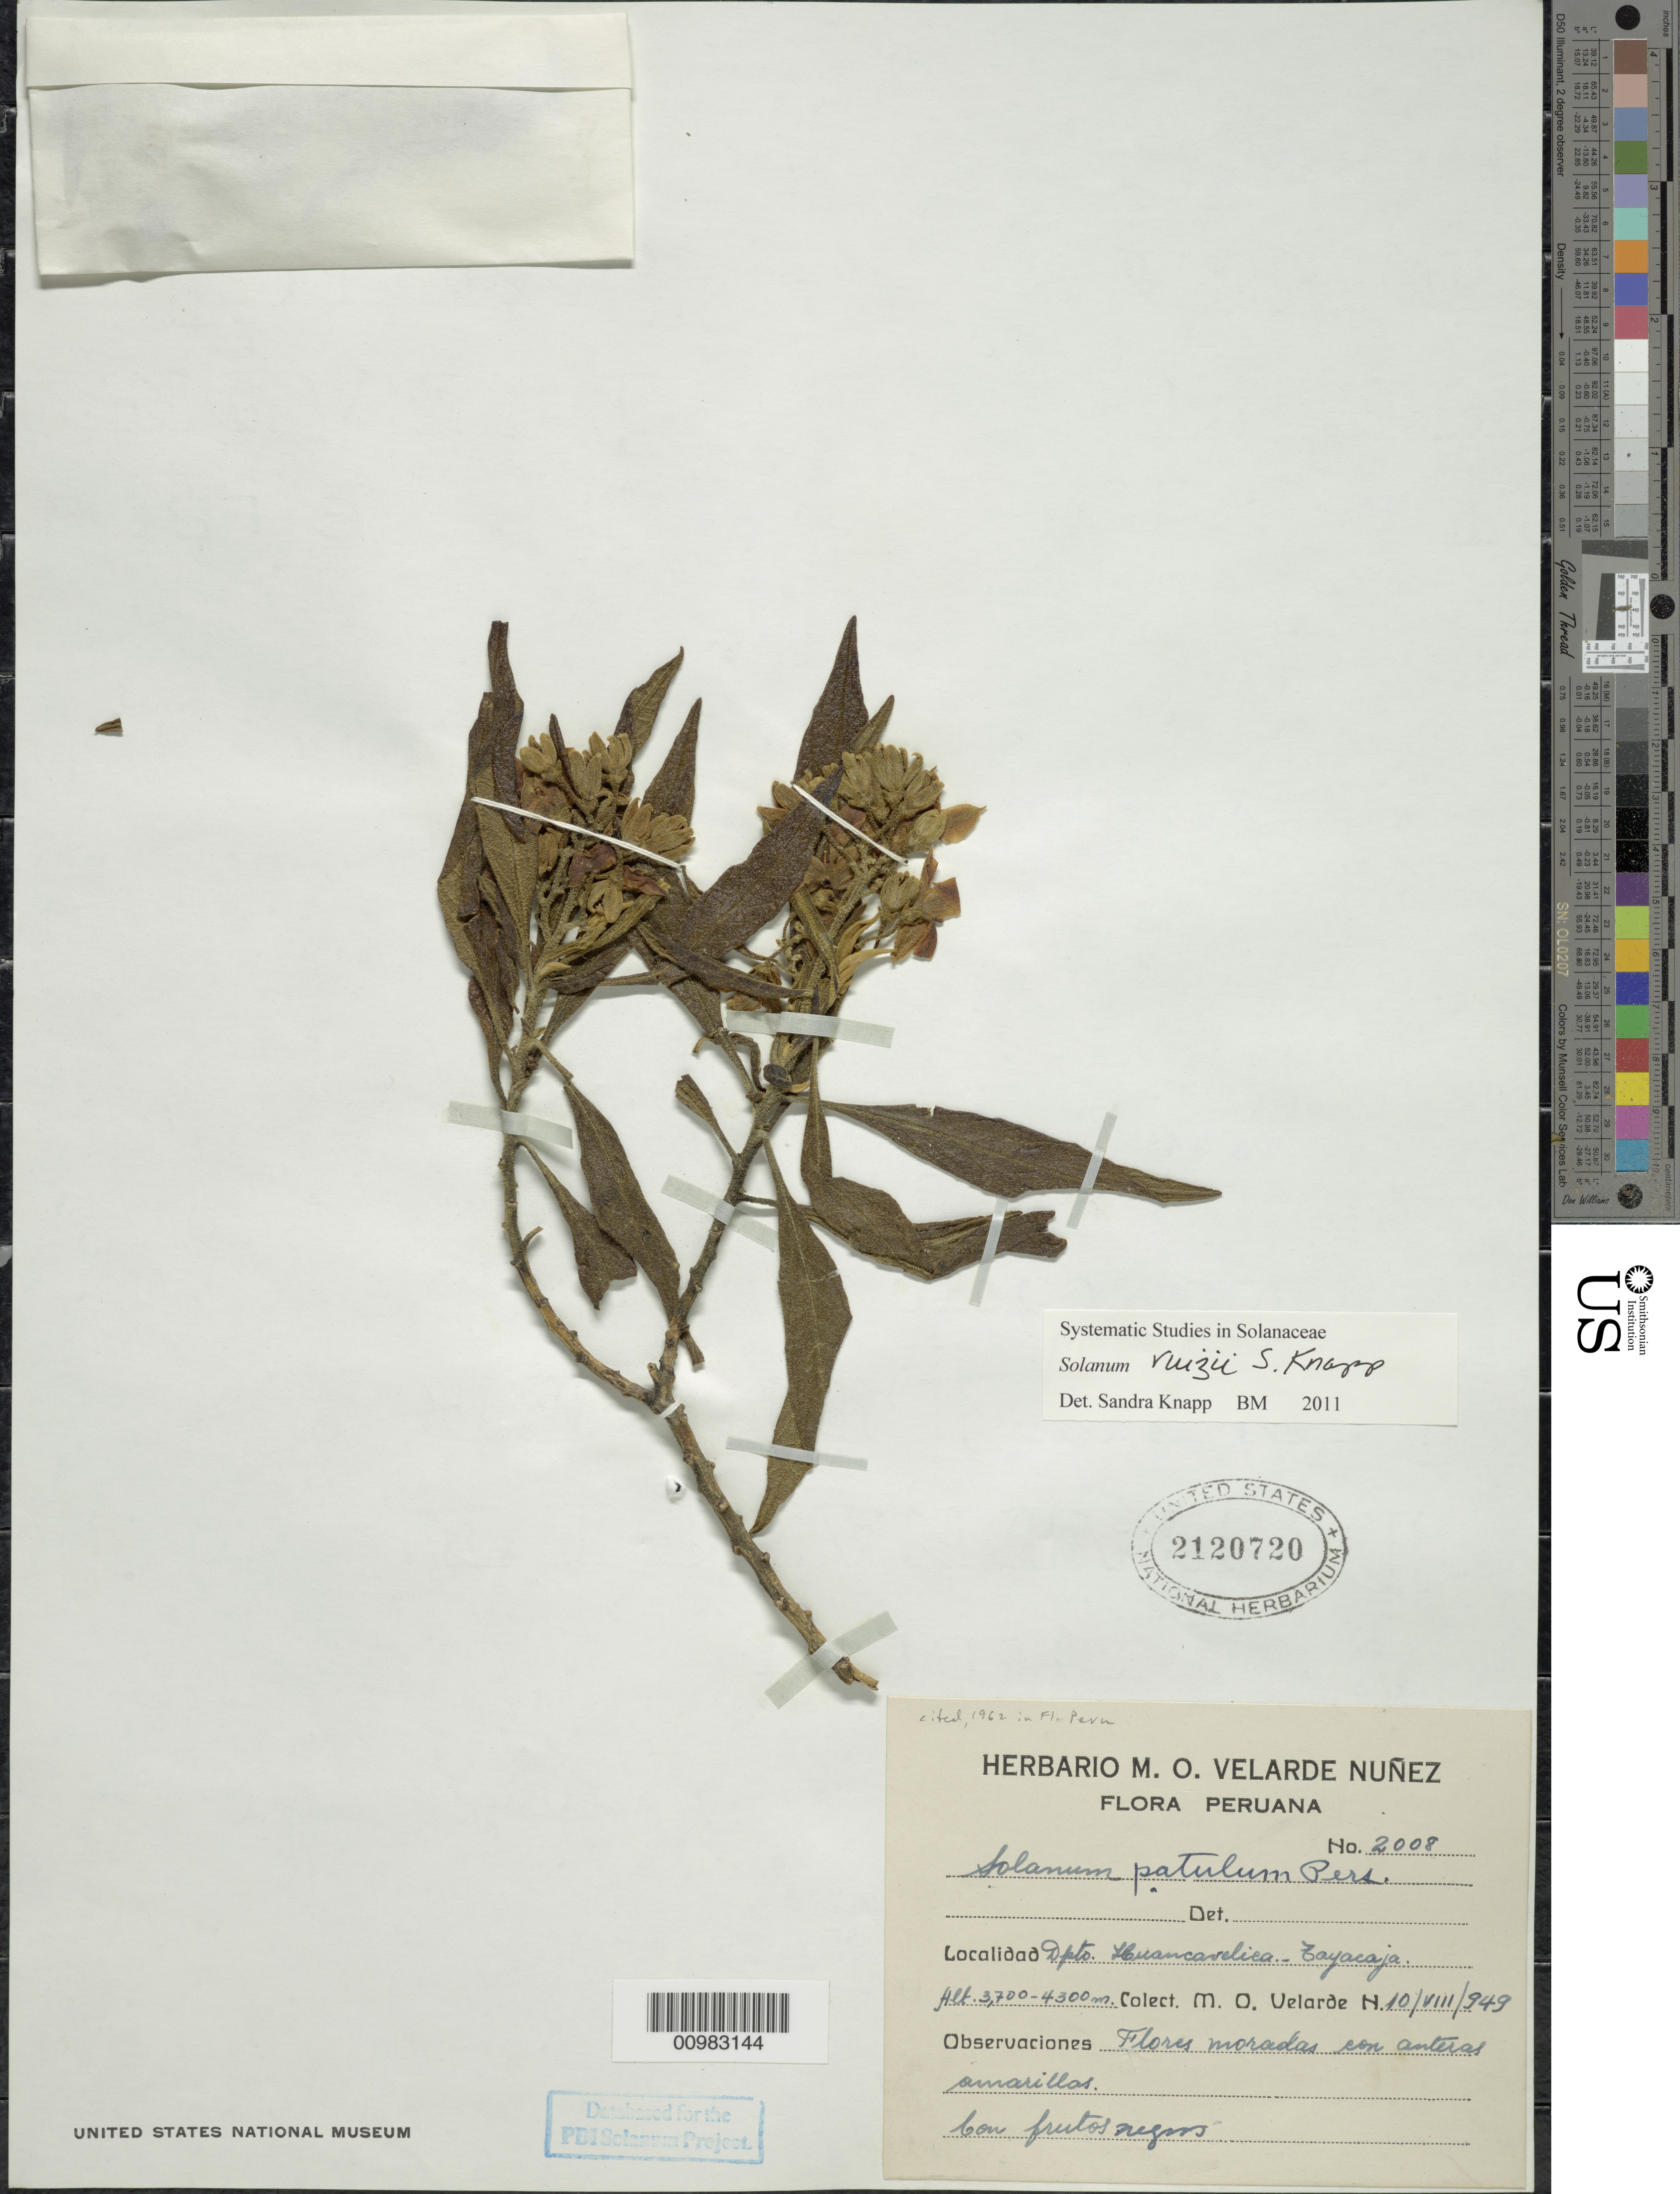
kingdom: Plantae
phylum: Tracheophyta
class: Magnoliopsida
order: Solanales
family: Solanaceae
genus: Solanum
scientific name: Solanum ruizii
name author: S. Knapp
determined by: Knapp, S. D.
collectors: O. Nuñez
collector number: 2008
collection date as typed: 10 Aug 1949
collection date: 1949-08-10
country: Peru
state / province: Huancavelica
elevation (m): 3700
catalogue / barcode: US 2120720